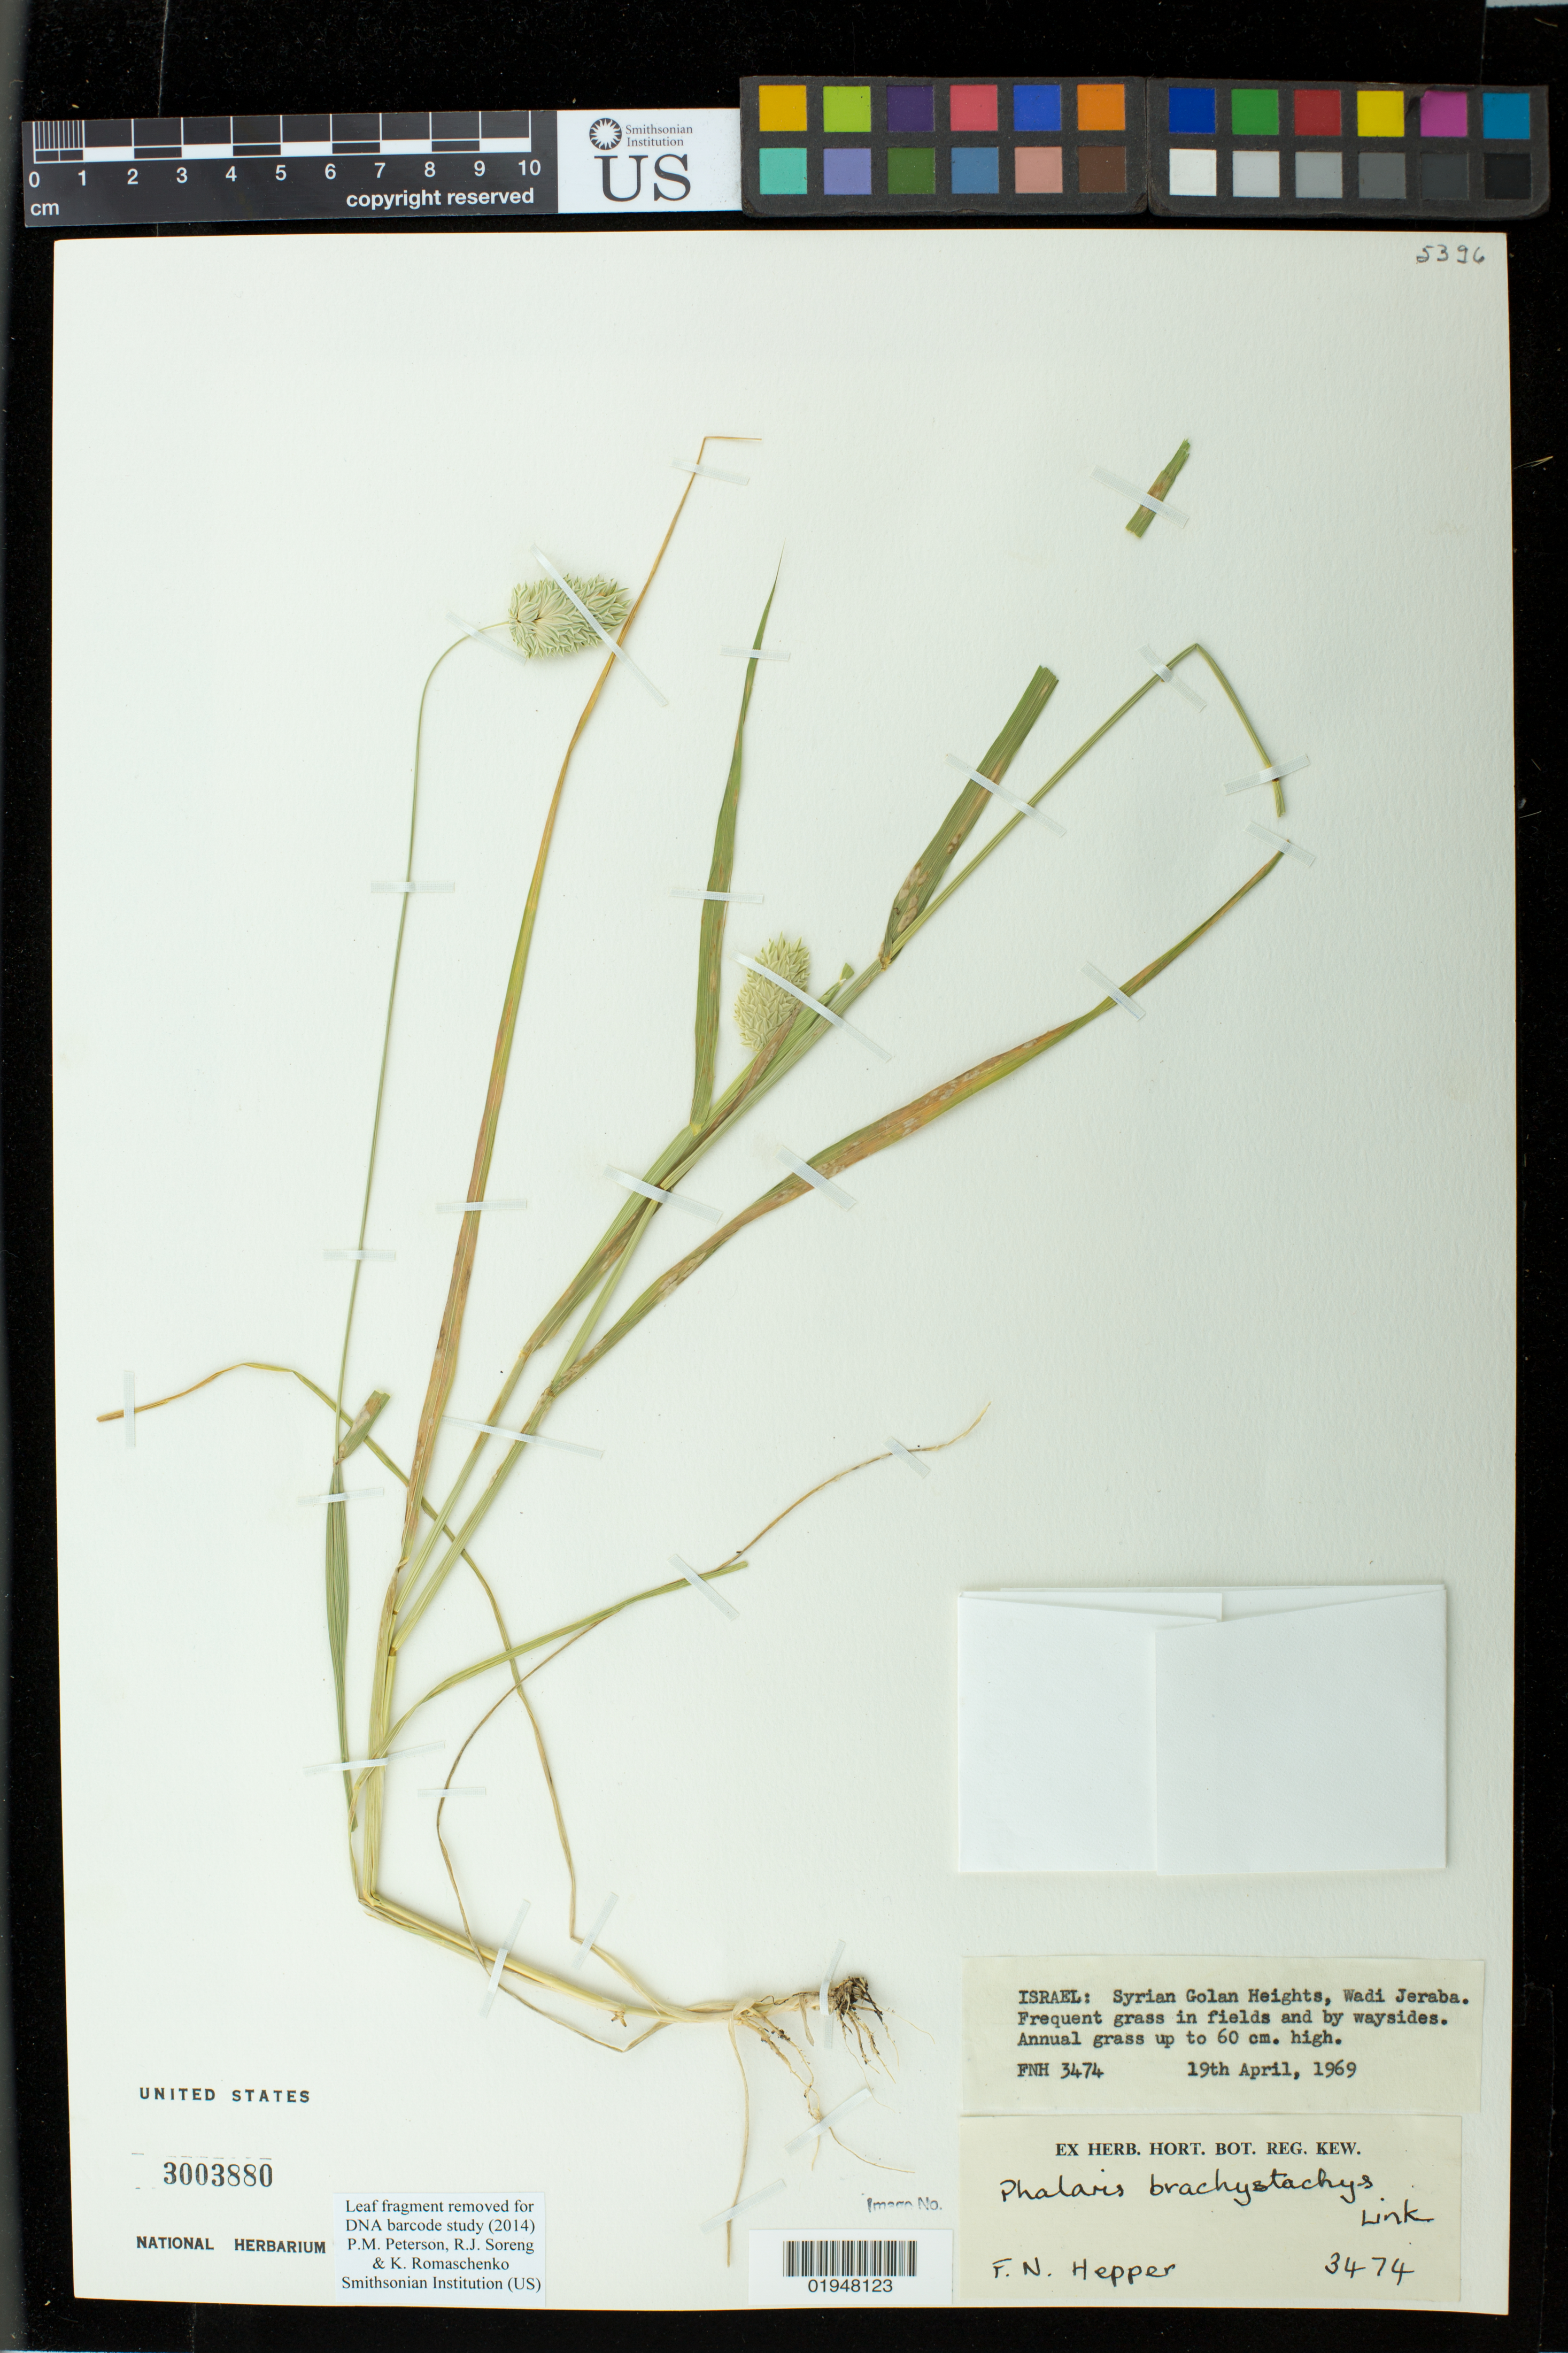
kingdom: Plantae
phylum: Tracheophyta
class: Liliopsida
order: Poales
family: Poaceae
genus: Phalaris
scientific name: Phalaris brachystachys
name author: Link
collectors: F. Hepper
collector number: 3474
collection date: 1969-04-19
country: Israel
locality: ISRAEL: Syrian Golan Heights, Wadi Jeraba.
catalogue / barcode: US 3003880